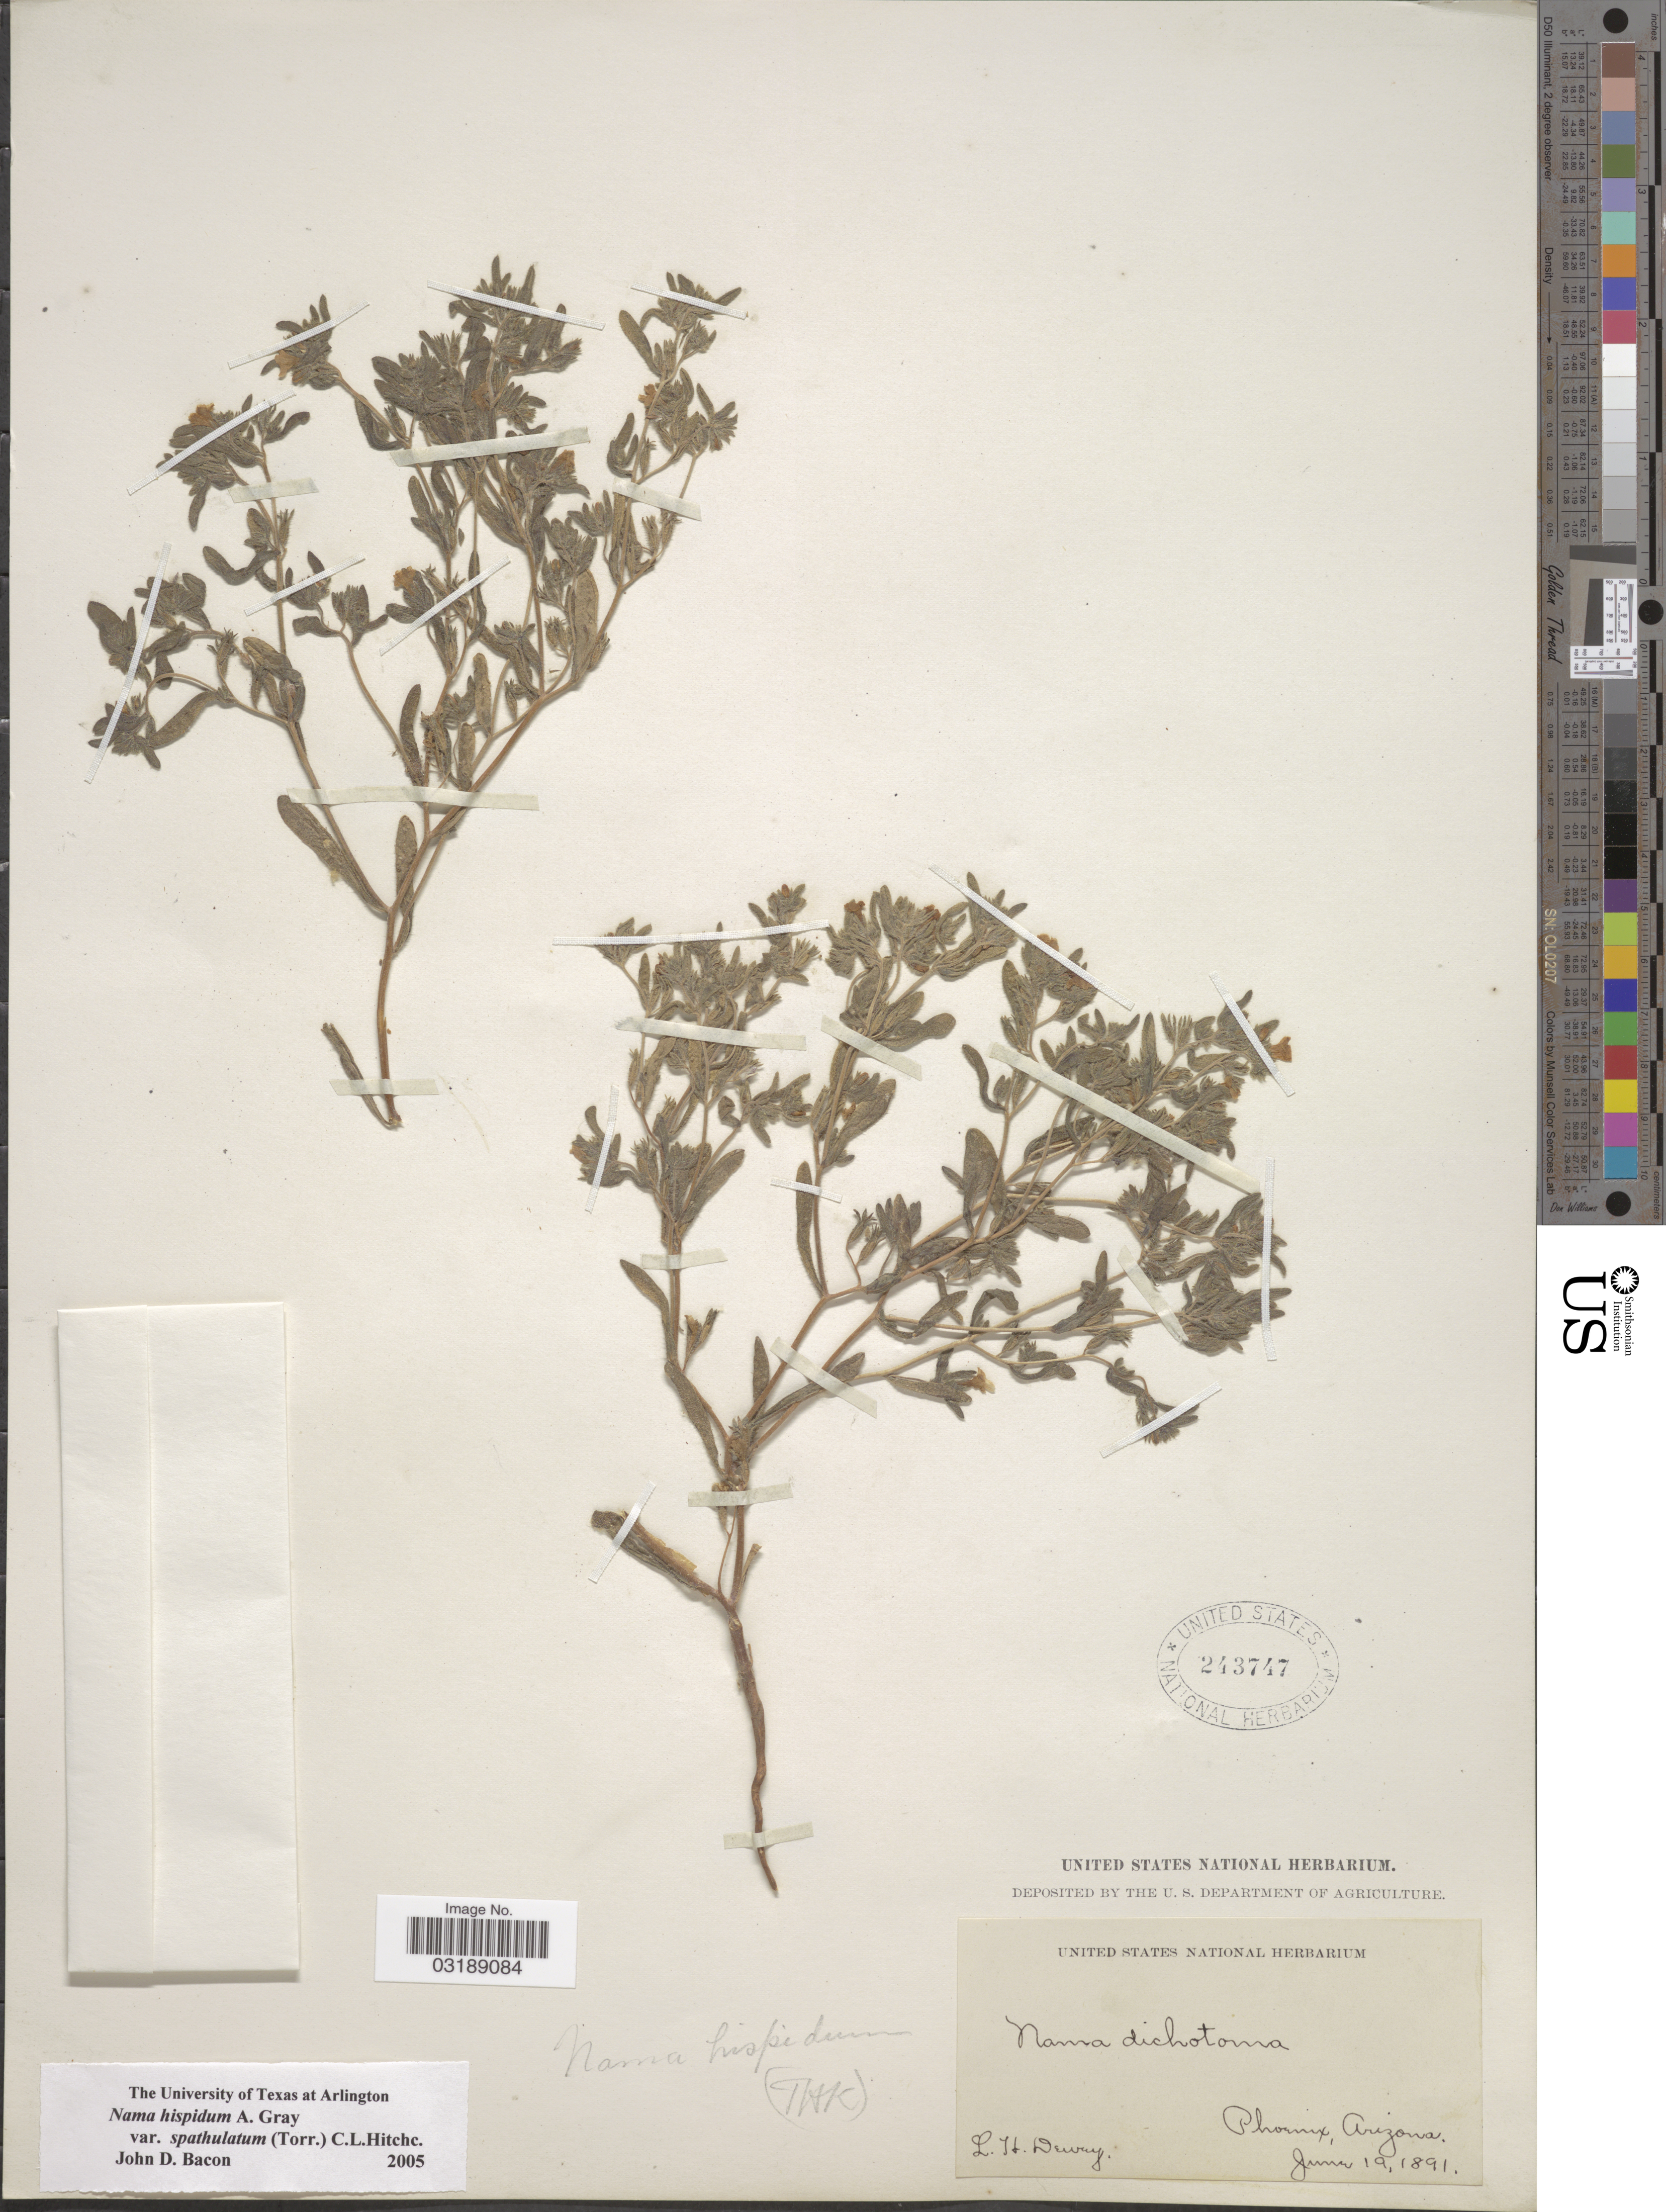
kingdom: Plantae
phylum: Tracheophyta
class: Magnoliopsida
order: Boraginales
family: Namaceae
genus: Nama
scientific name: Nama hispida var. spathulatum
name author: (Torr.) C.L. Hitchc.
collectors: L. H. Dewey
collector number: s.w.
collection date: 1891-06-19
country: United States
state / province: Arizona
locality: Phoenix, Arizona.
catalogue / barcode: US 243747